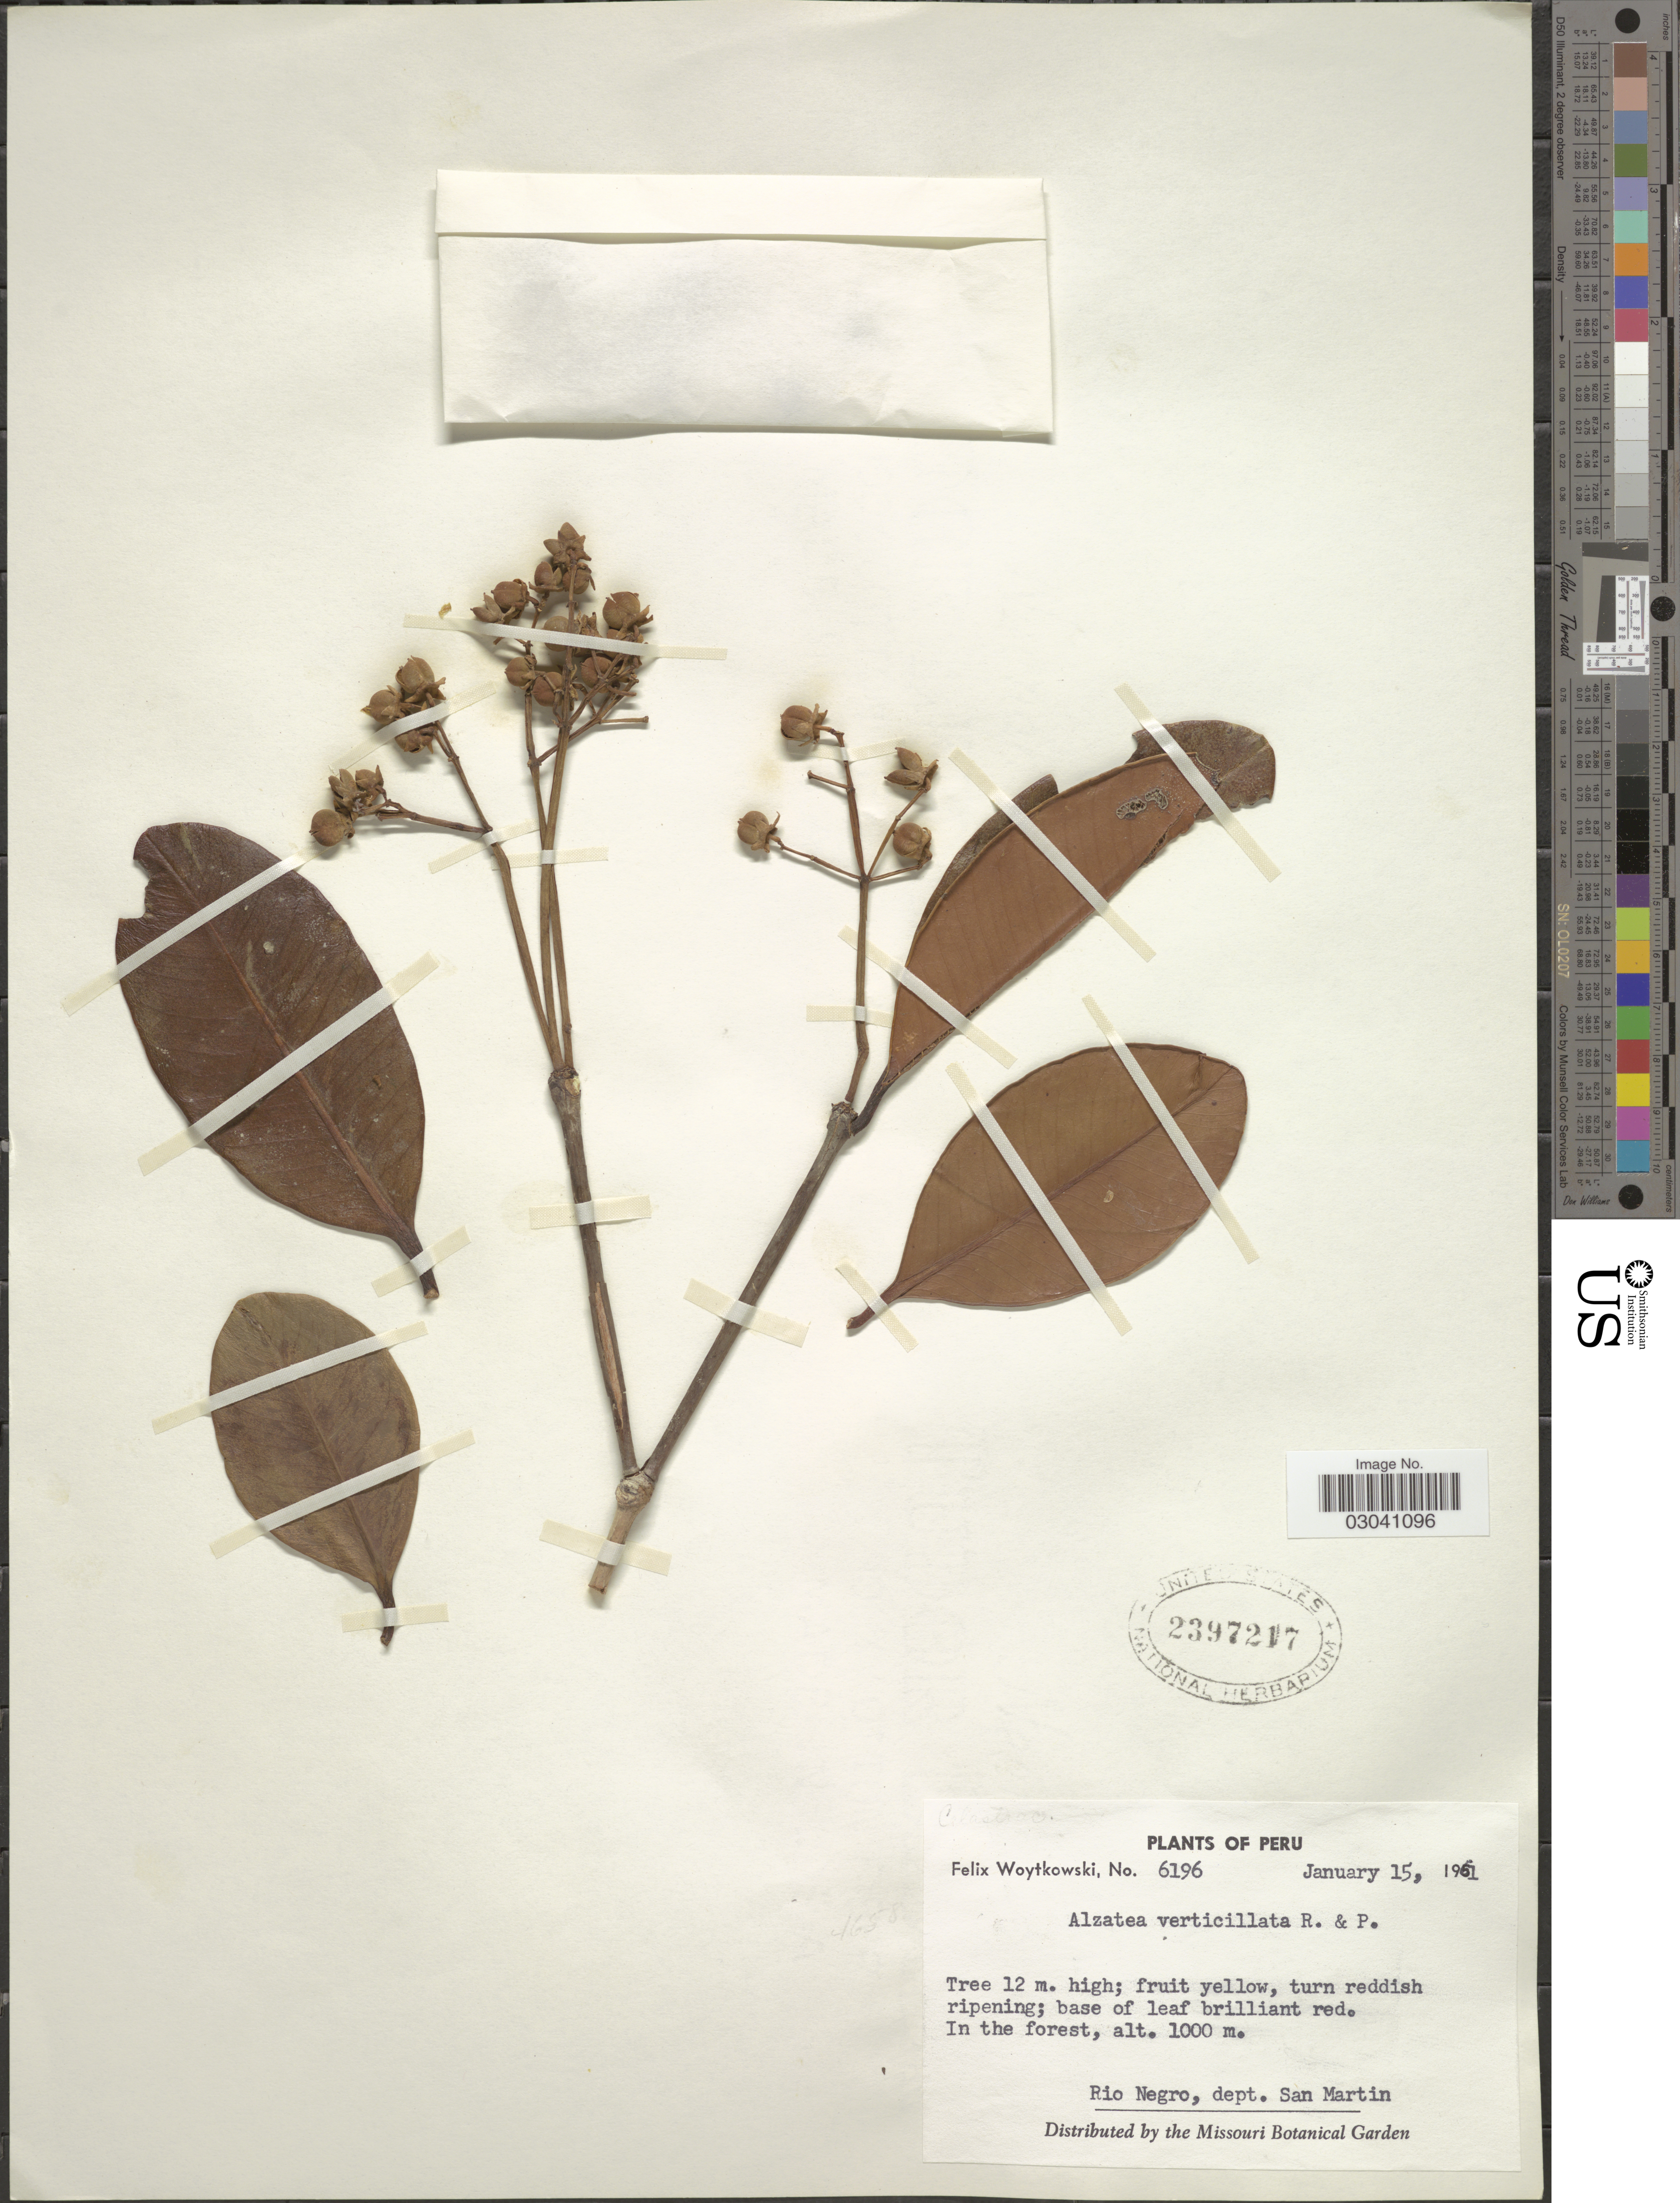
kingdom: Plantae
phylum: Tracheophyta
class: Magnoliopsida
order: Myrtales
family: Alzateaceae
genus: Alzatea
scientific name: Alzatea verticillata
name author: Ruiz & Pav.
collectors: F. Woytkowski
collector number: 6196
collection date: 1961-01-15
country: Peru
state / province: San Martín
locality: Rio Negro, dept. San Martin.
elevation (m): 1000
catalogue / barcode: US 2397217